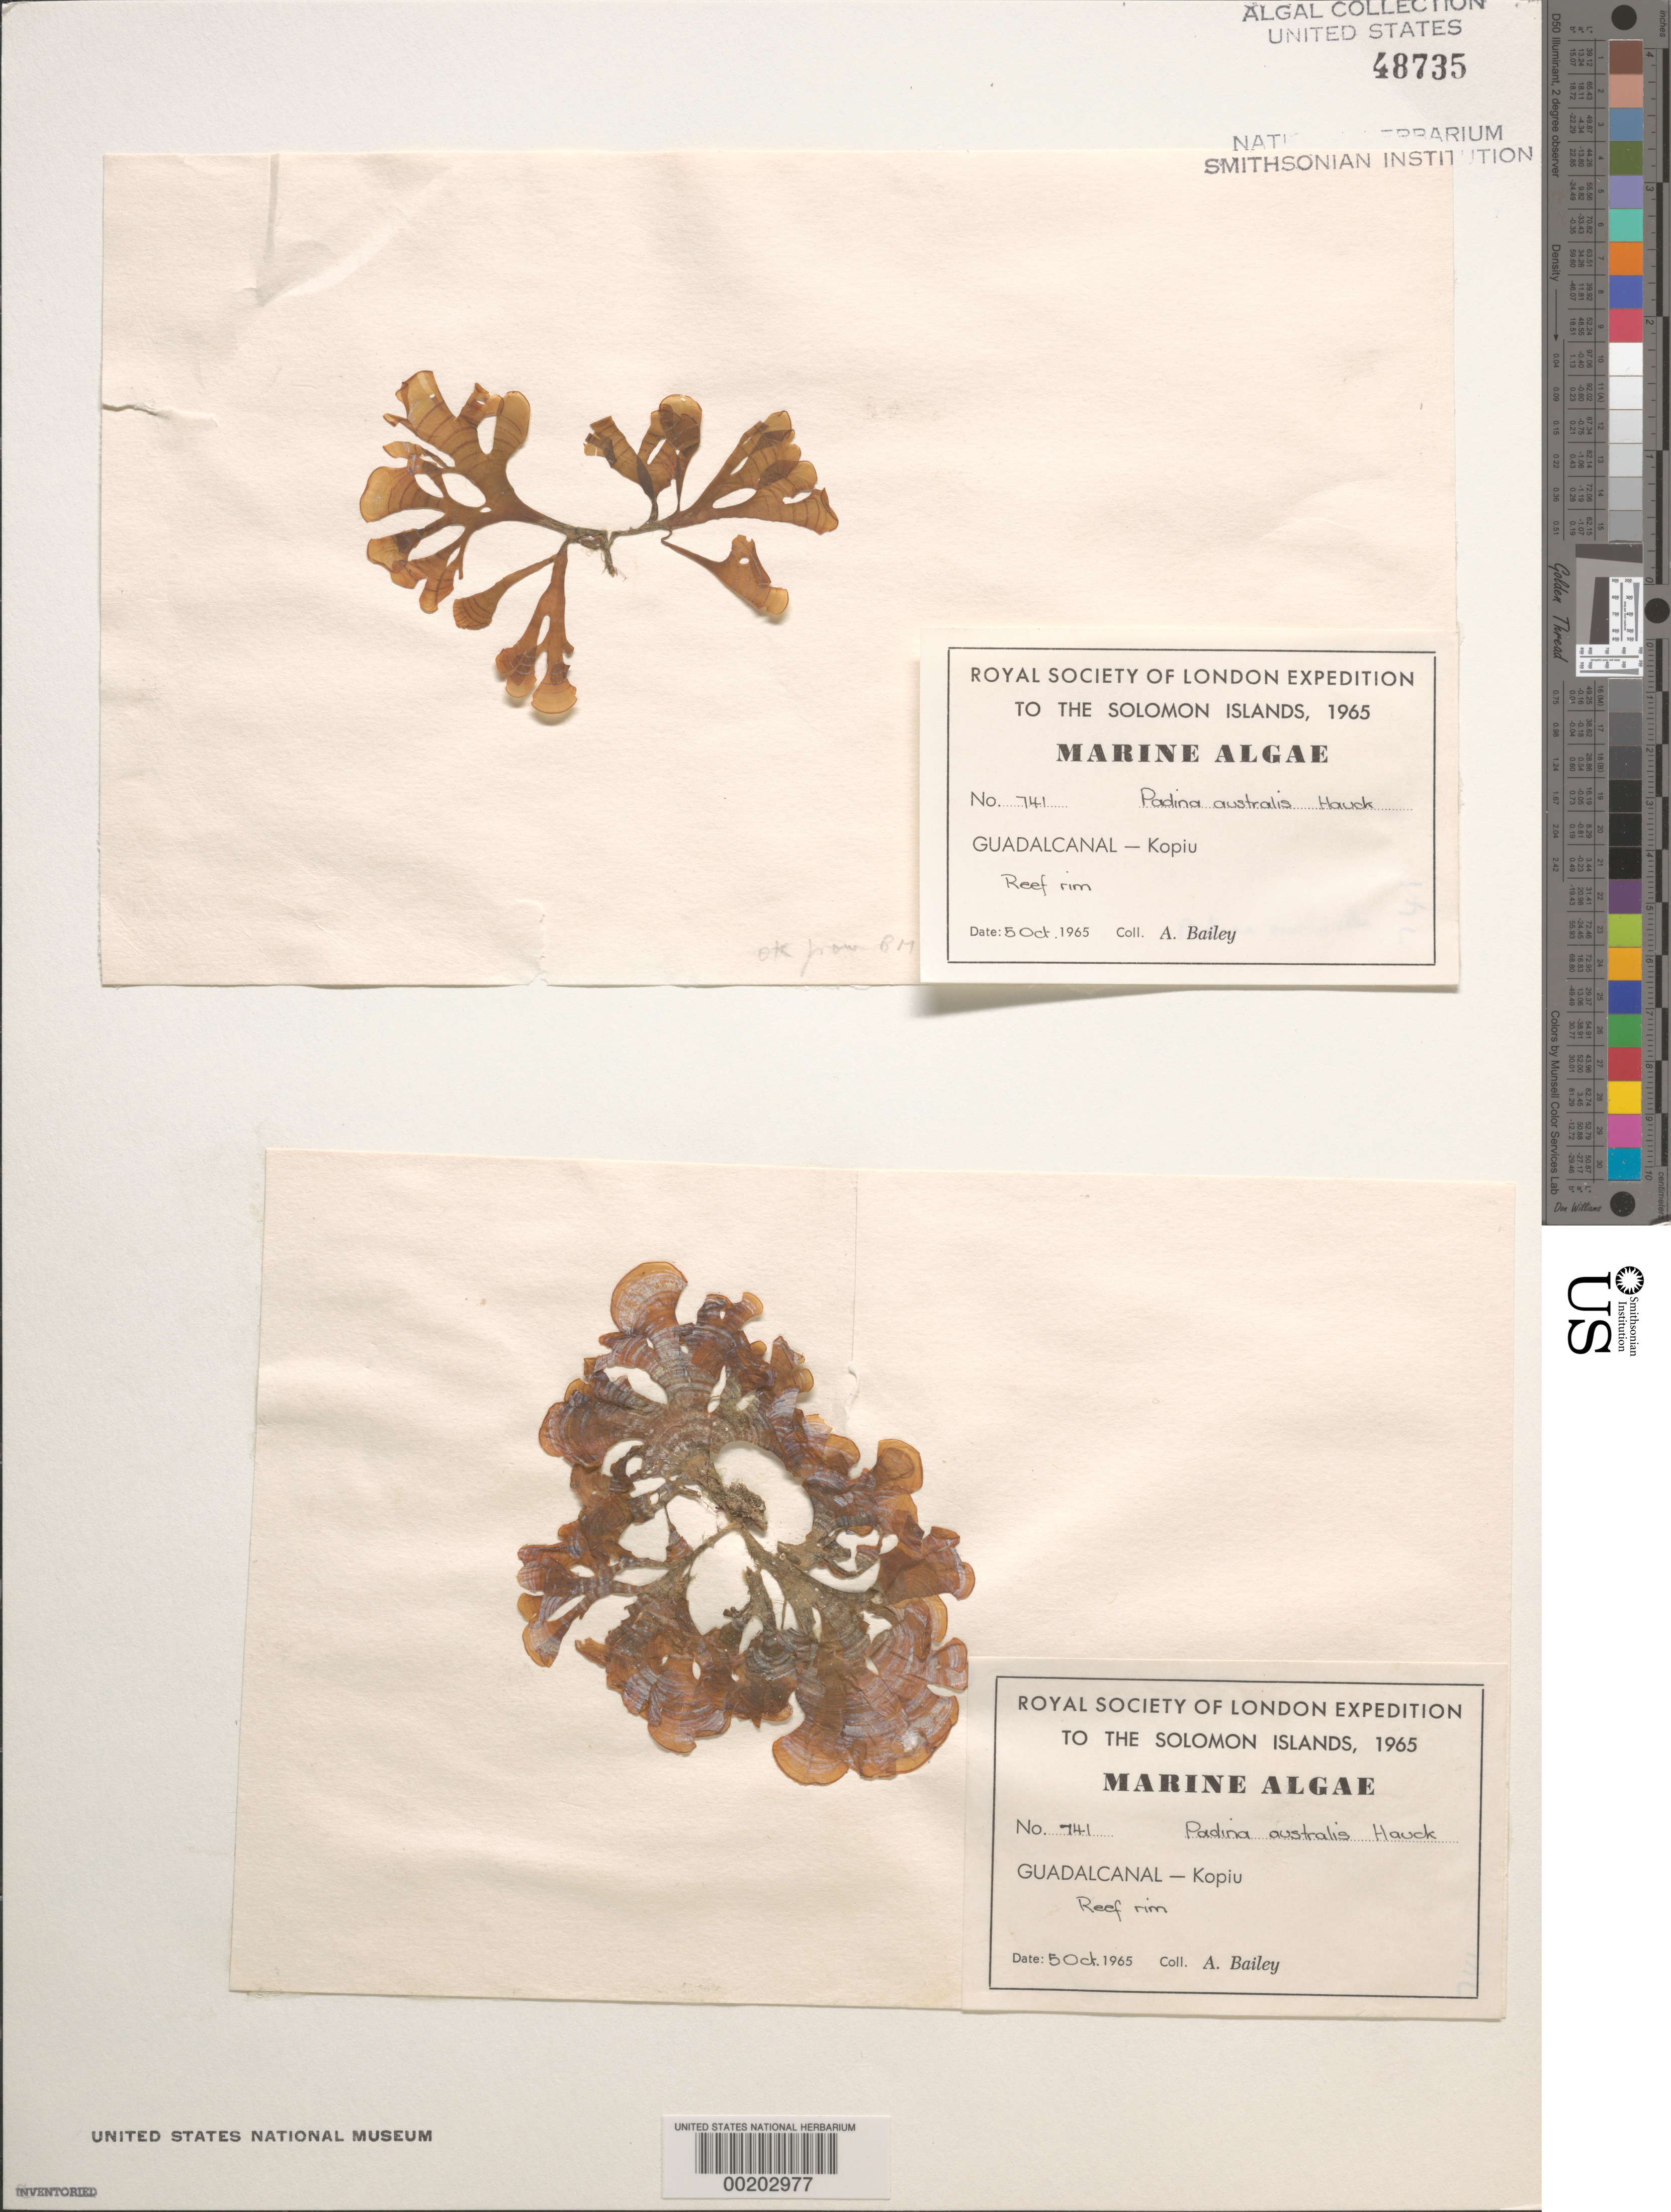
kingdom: Chromista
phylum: Ochrophyta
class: Phaeophyceae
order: Dictyotales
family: Dictyotaceae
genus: Padina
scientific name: Padina australis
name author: Hauck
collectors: A. Bailey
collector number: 741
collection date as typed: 05 Oct 1965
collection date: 1965-10-05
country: Solomon Islands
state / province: Guadalcanal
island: Guadalcanal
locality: Kopiu (town)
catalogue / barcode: US 48735